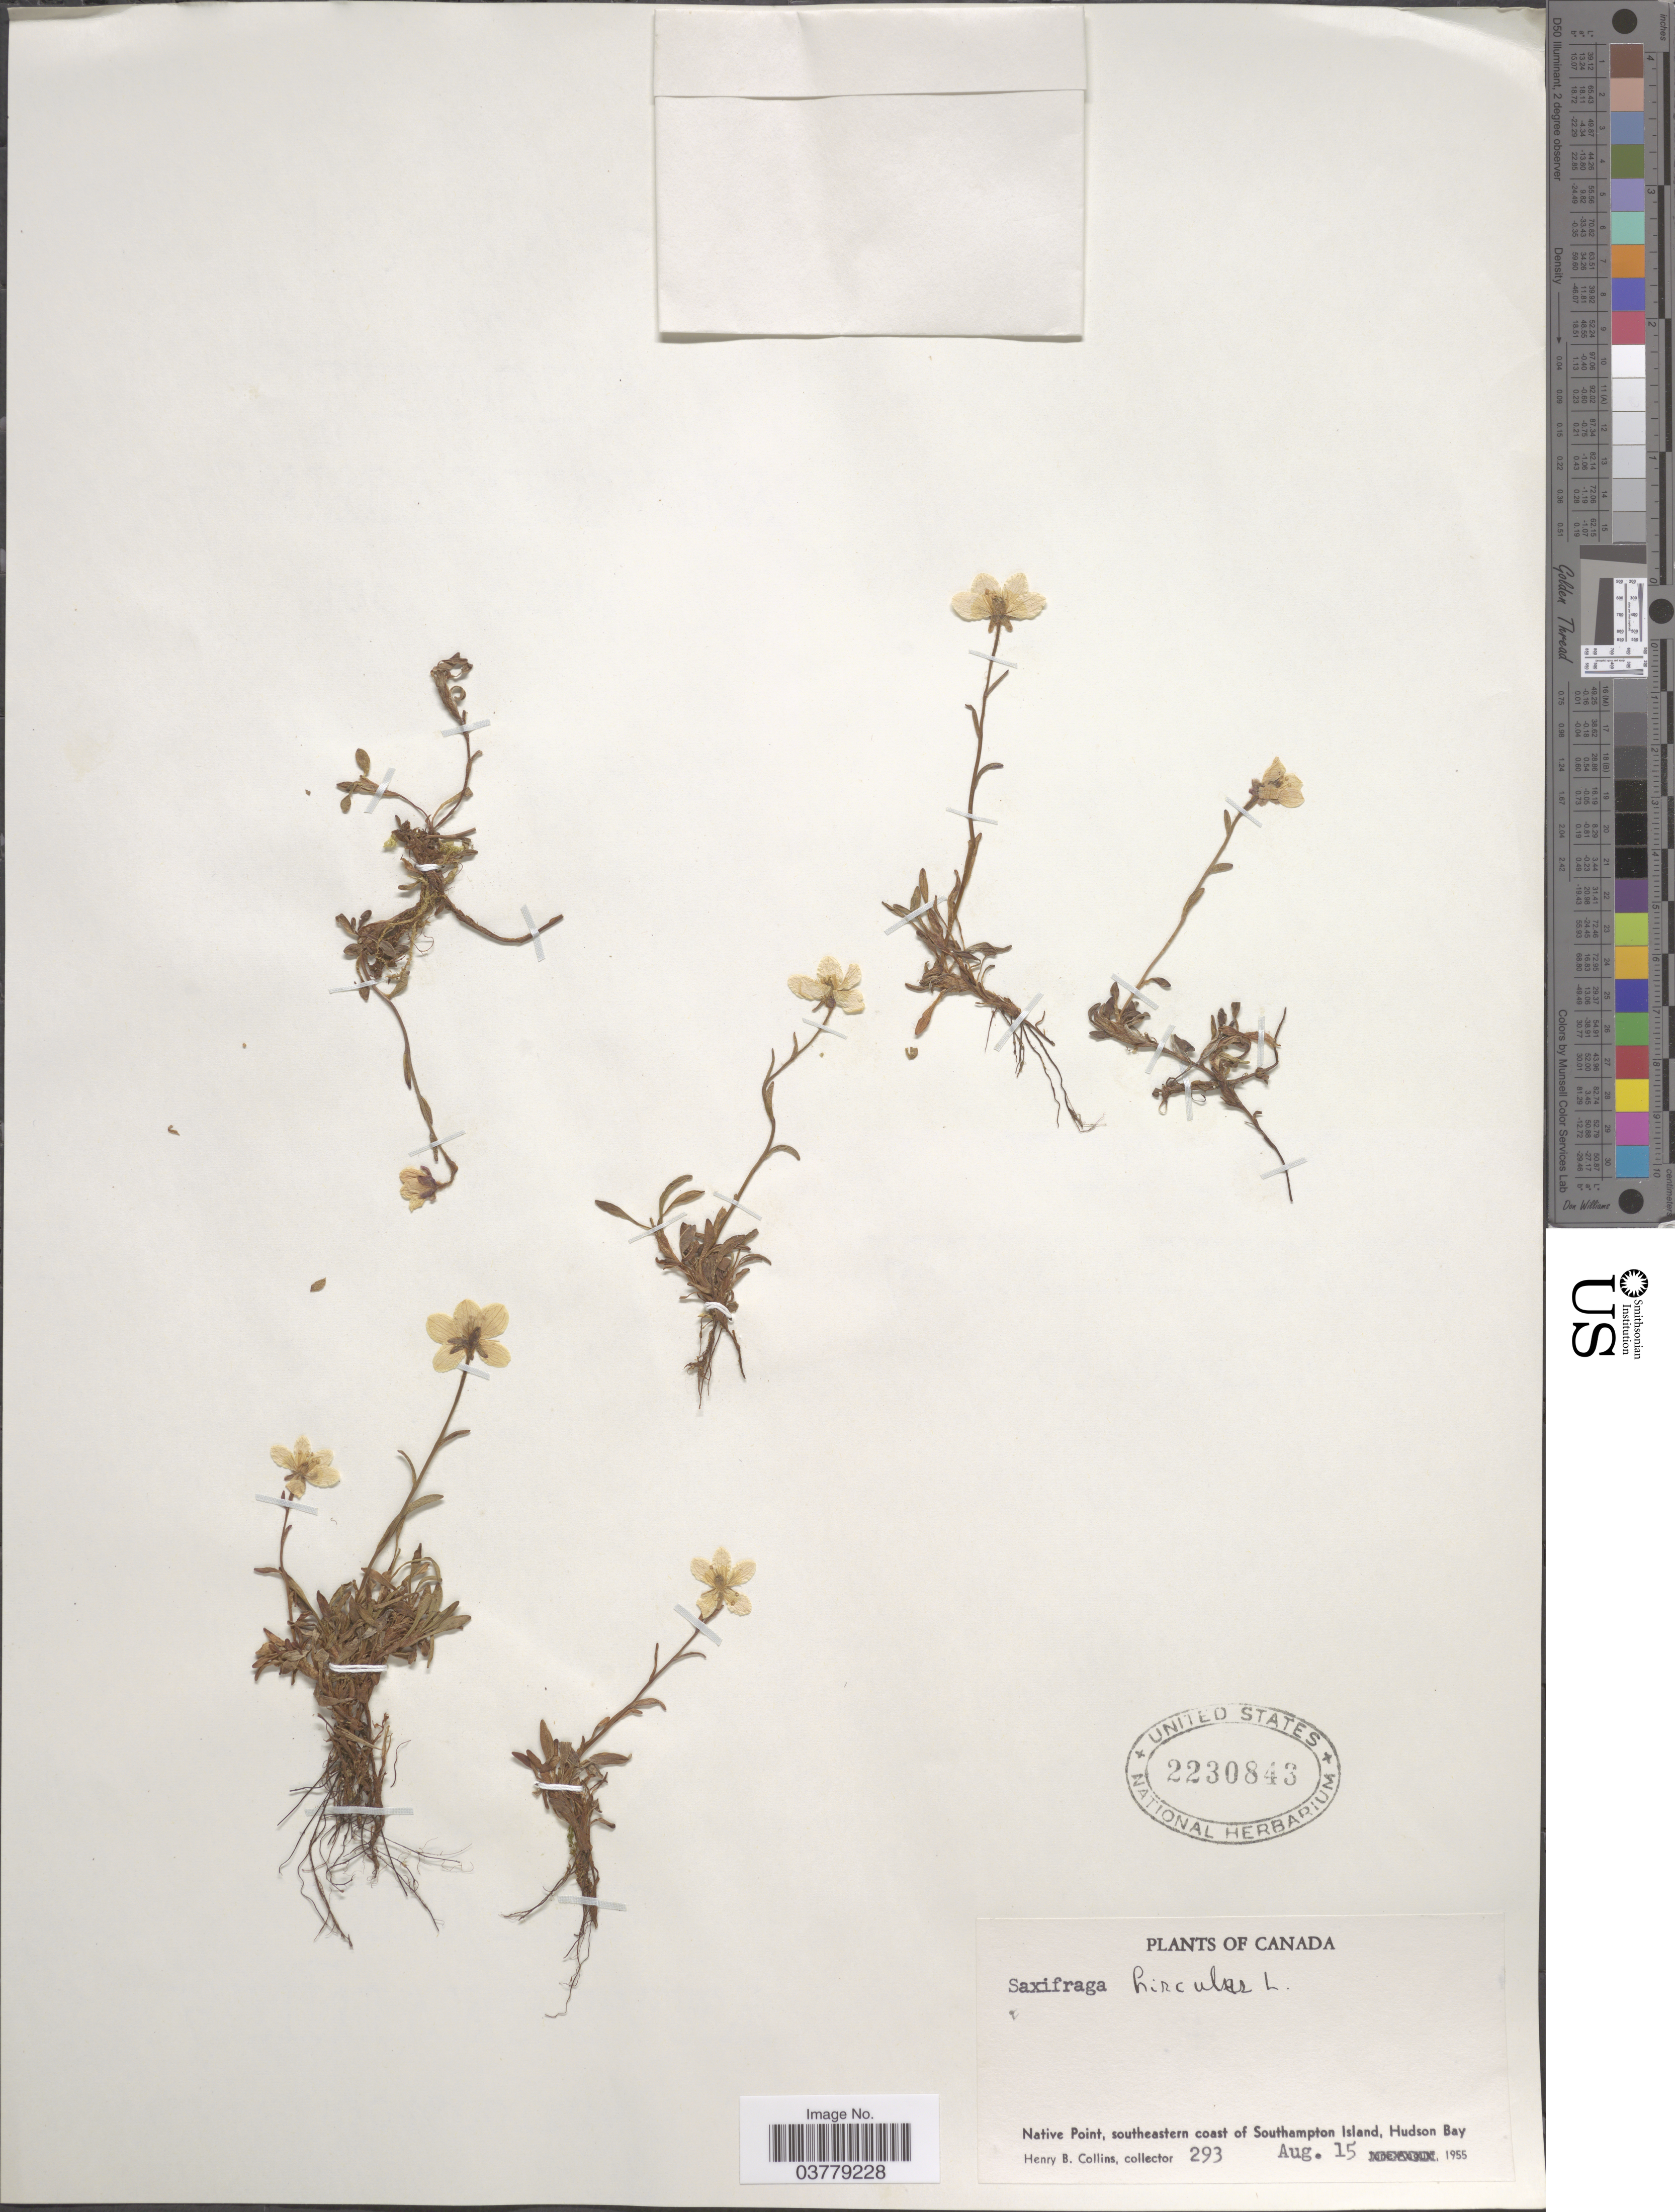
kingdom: Plantae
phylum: Tracheophyta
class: Magnoliopsida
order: Saxifragales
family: Saxifragaceae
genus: Saxifraga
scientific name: Saxifraga hirculus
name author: L.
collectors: H. Collins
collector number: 293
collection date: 1955-08-15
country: Canada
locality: Native Point, southeastern coast of Southampton Island, Hudson Bay.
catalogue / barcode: US 2230843